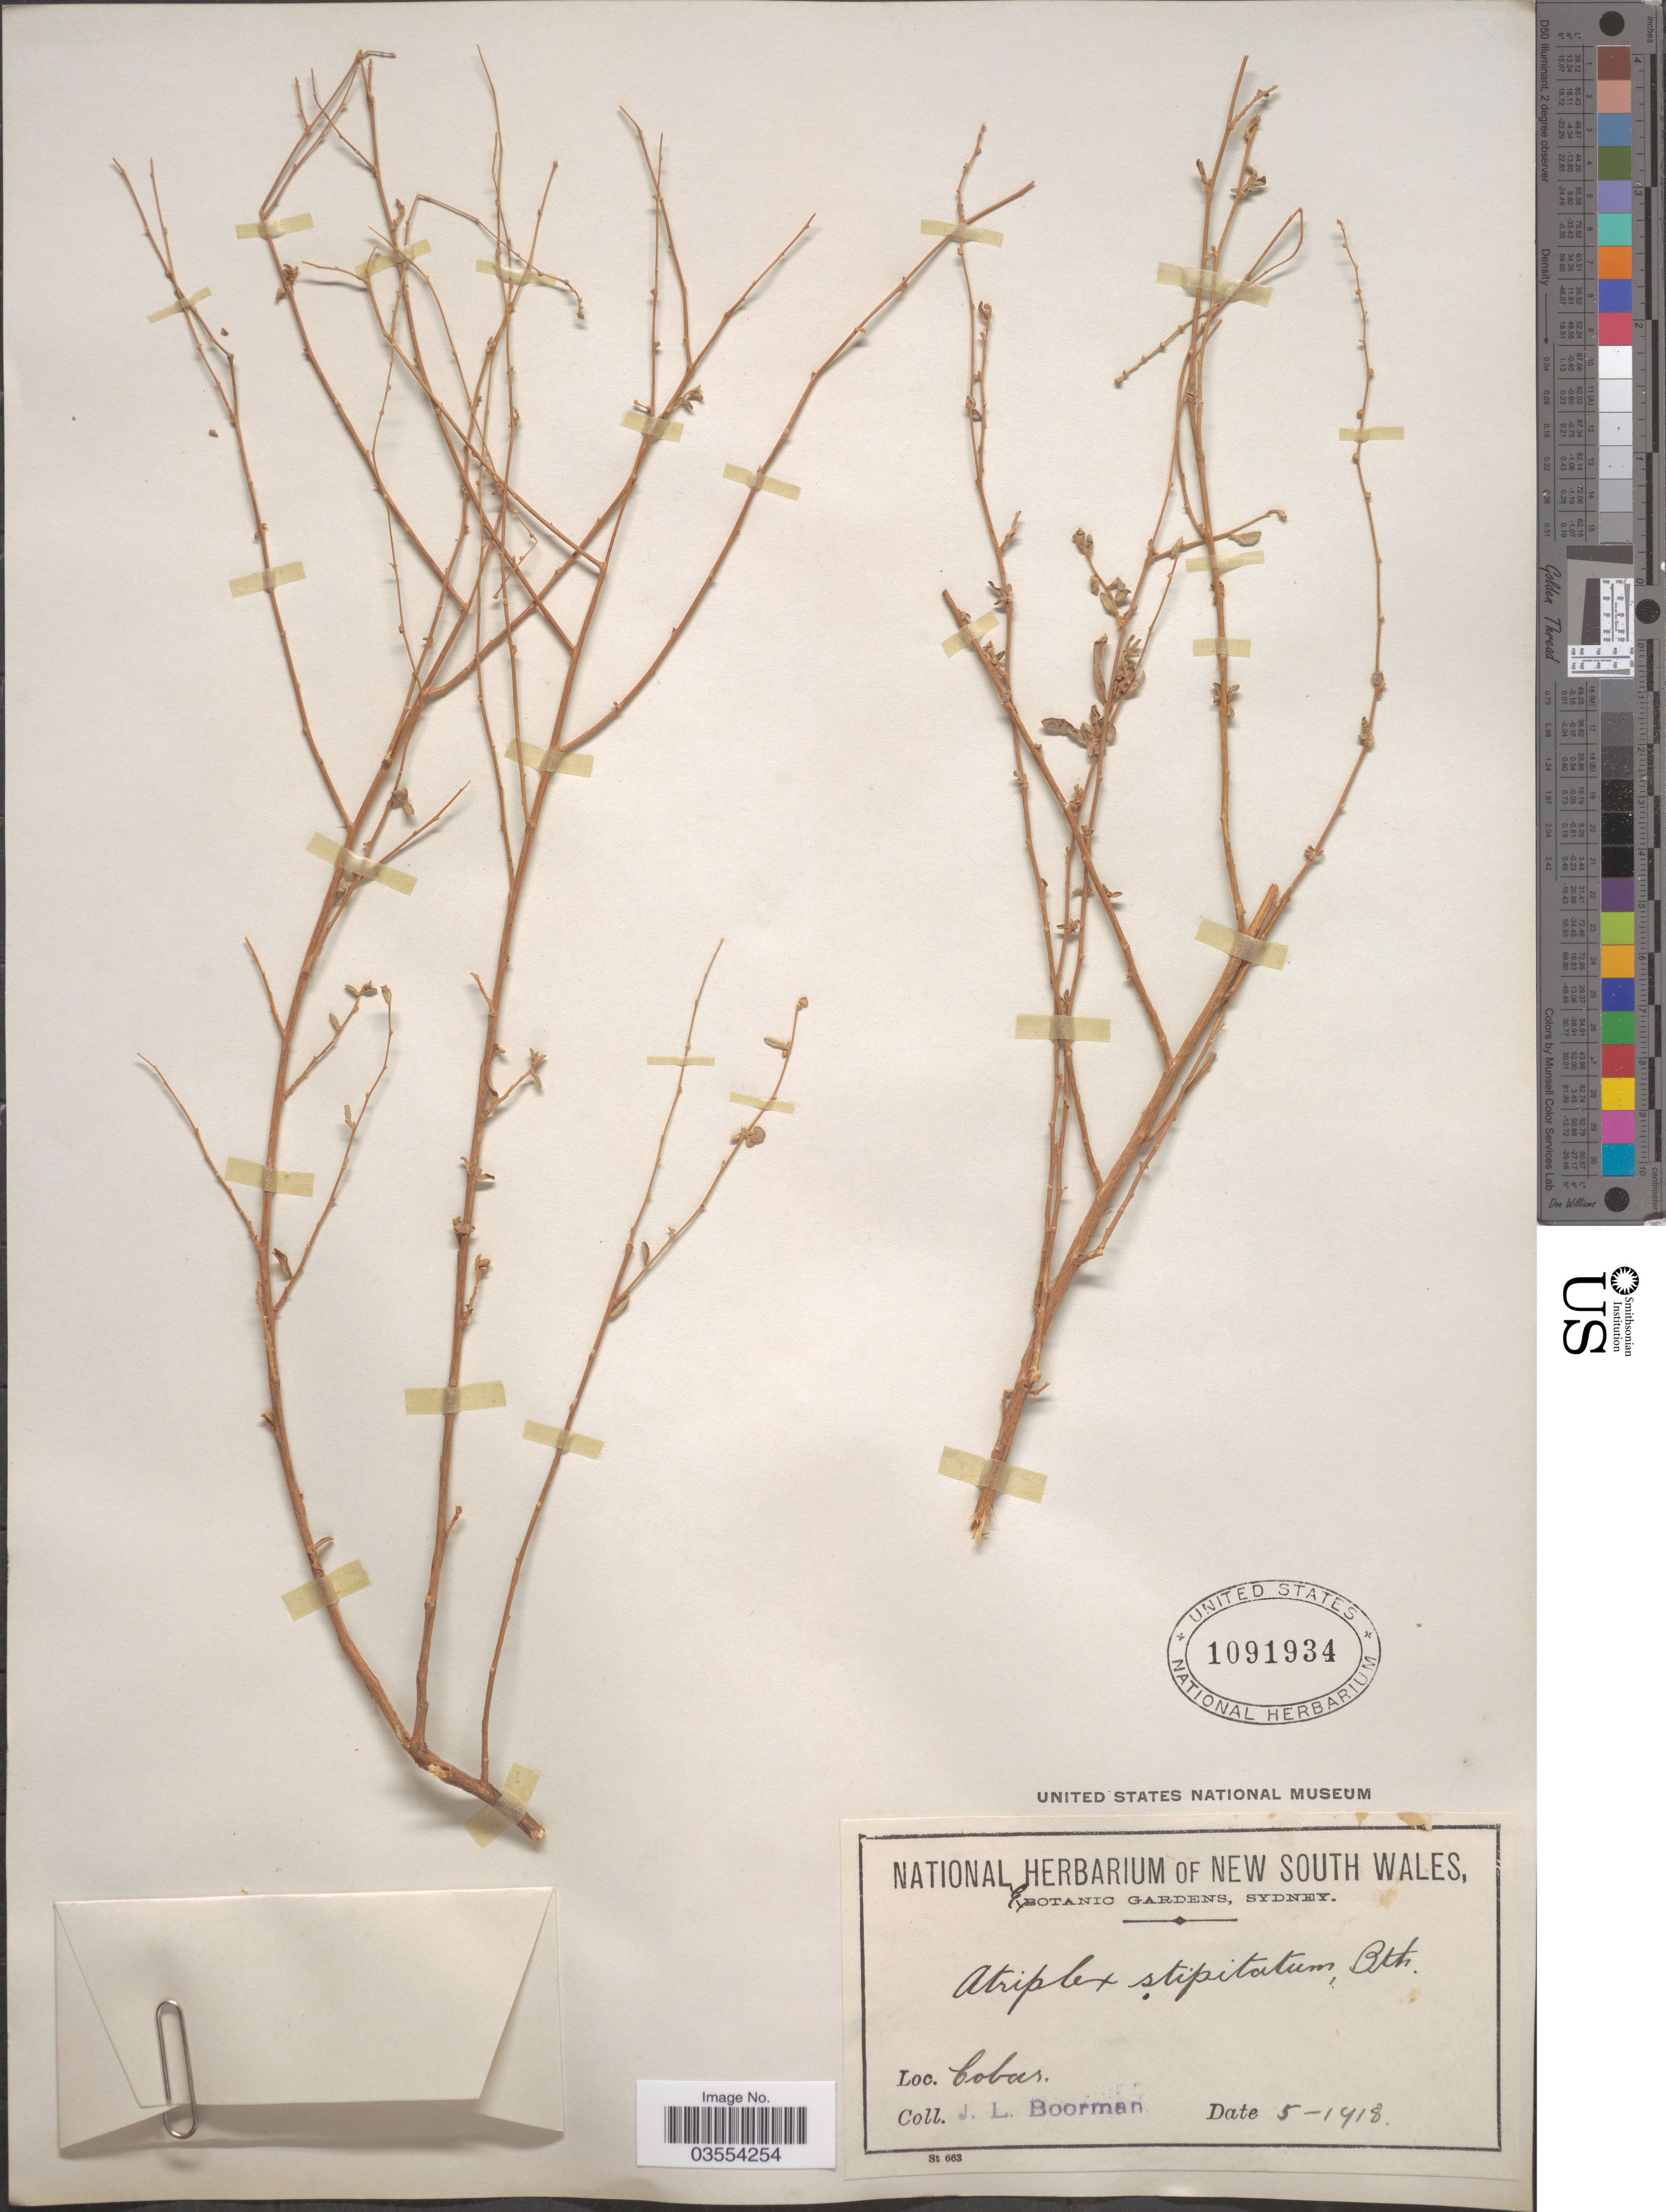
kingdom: Plantae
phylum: Tracheophyta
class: Magnoliopsida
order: Caryophyllales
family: Amaranthaceae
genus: Atriplex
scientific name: Atriplex stipitata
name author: Benth.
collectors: J. Boorman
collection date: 1918-05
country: Australia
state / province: New South Wales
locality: Cobar.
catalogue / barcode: US 1091934